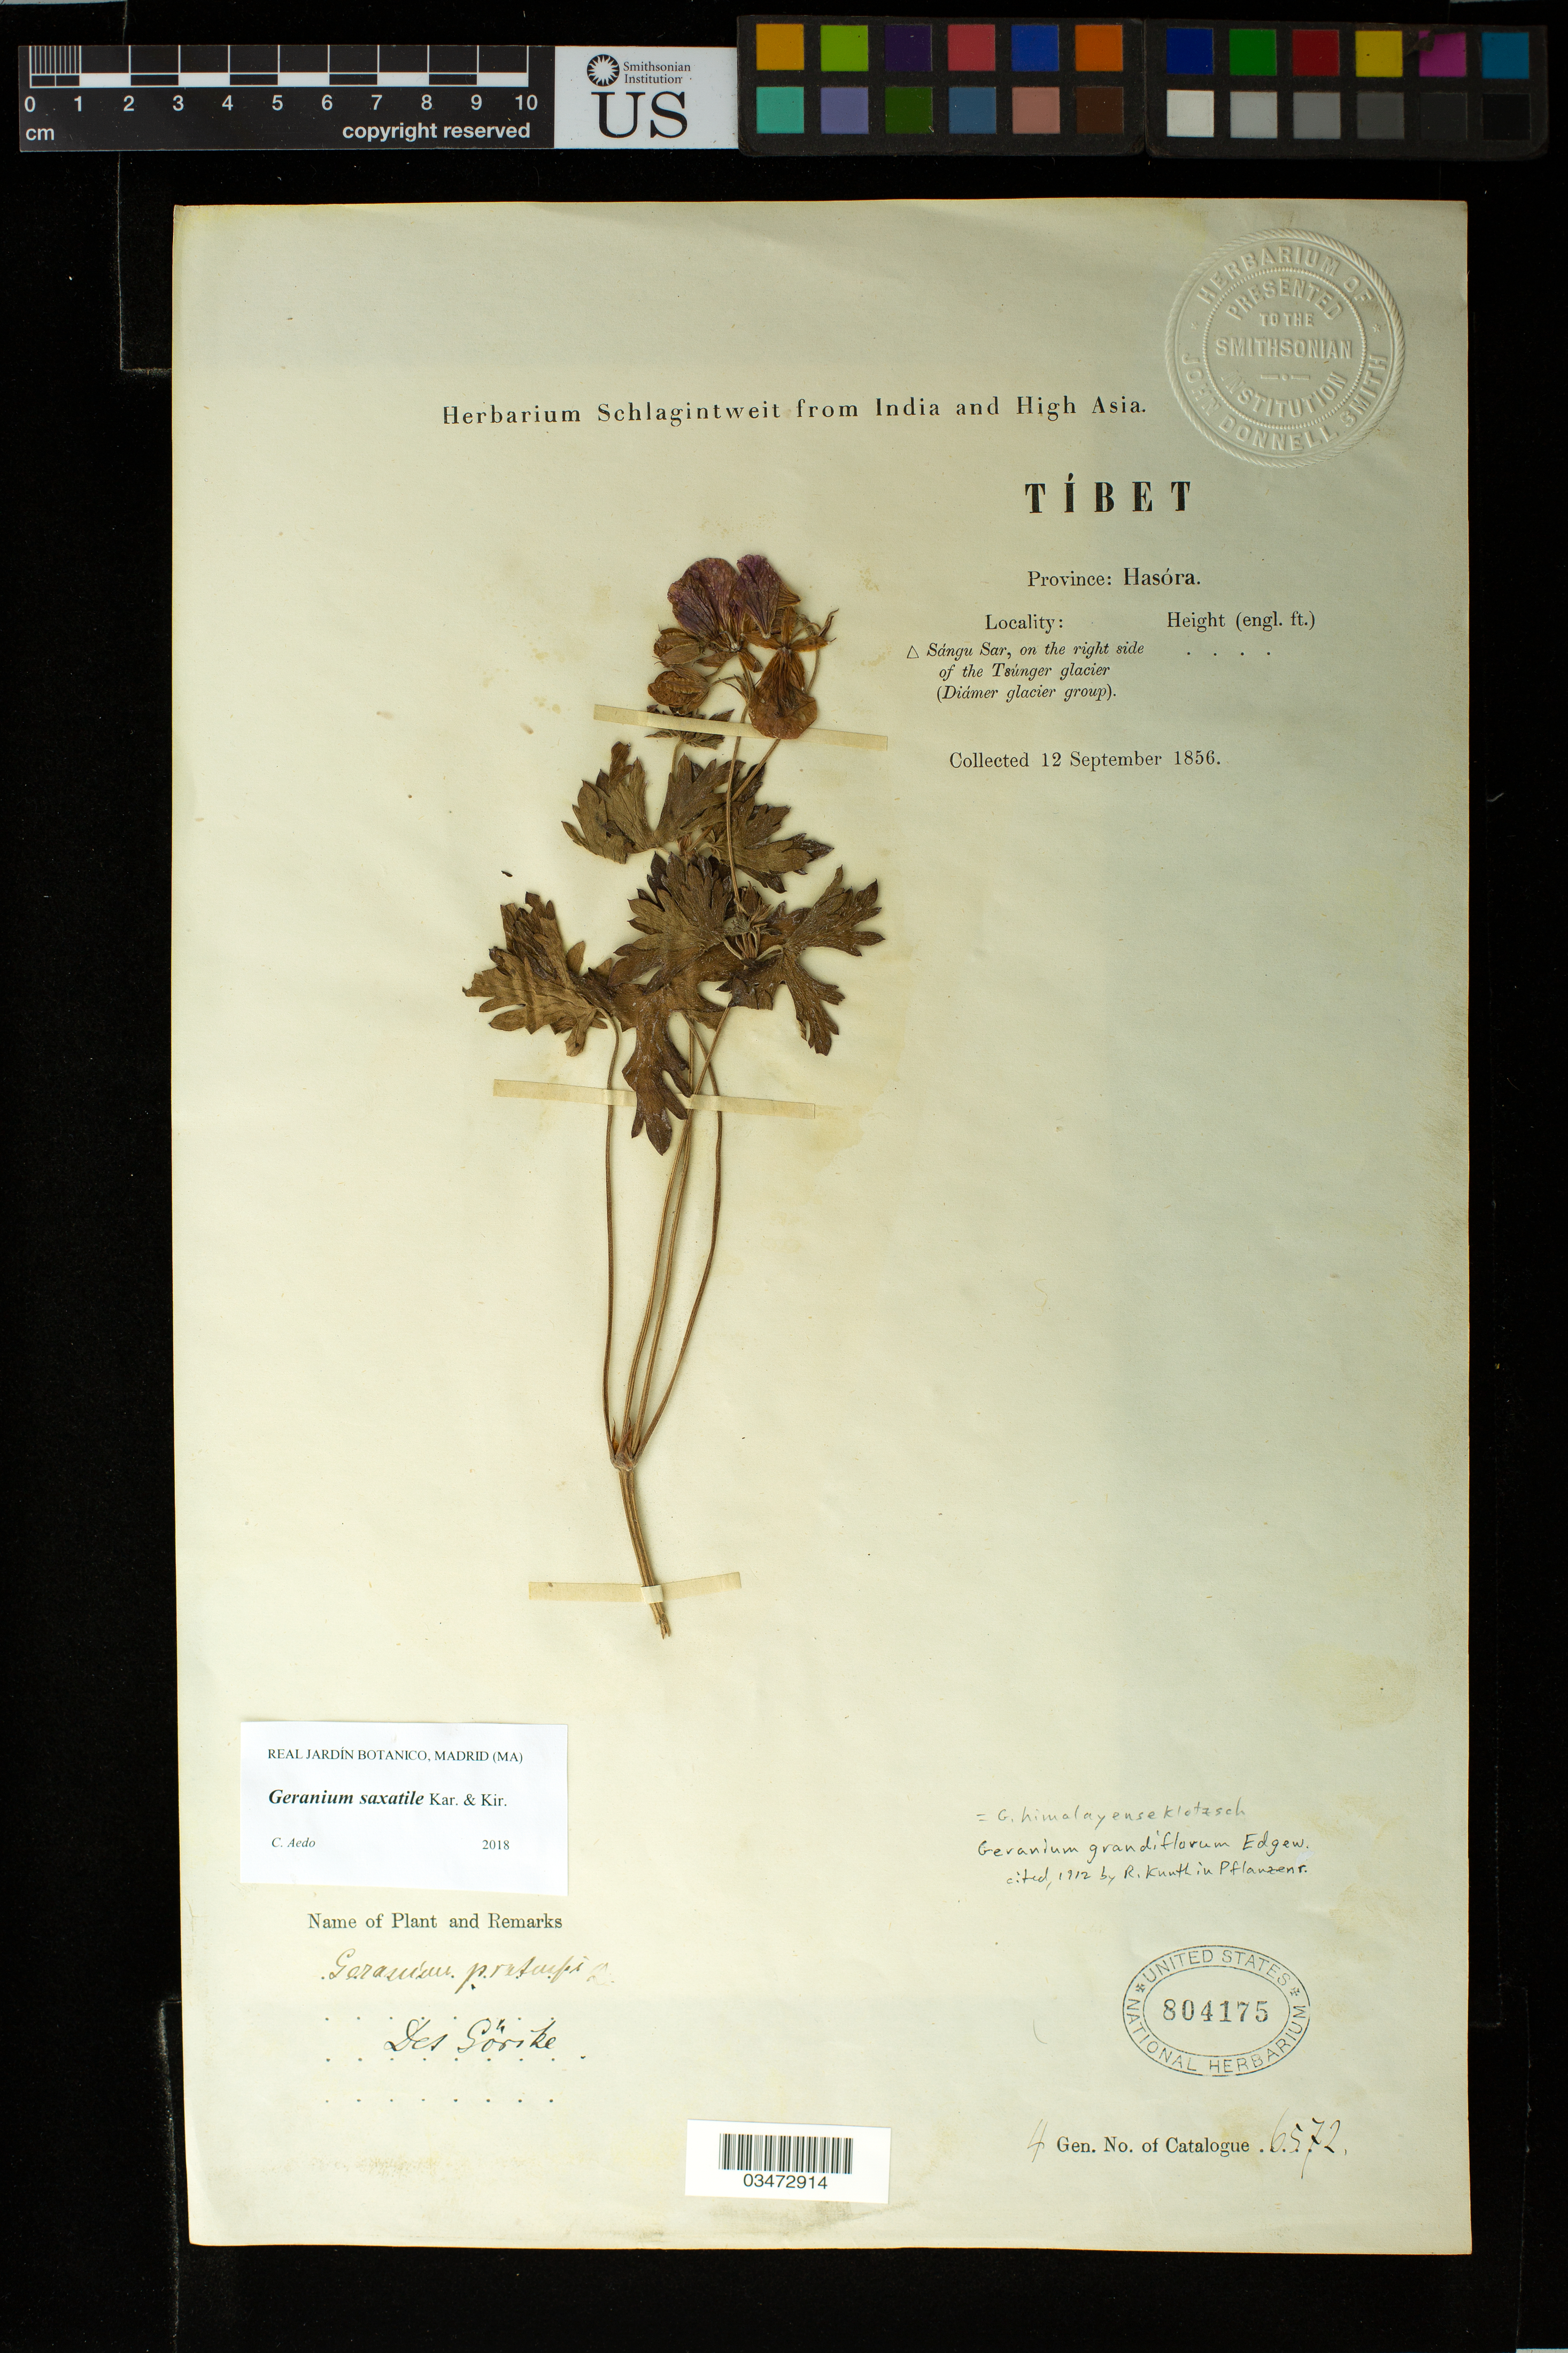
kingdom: Plantae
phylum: Tracheophyta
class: Magnoliopsida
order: Geraniales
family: Geraniaceae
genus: Geranium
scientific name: Geranium saxatile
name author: Kar. & Kir.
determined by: Aedo, C.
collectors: ex herb. Schlagintweit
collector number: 6572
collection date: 1856-09-12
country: China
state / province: Xizang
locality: Tibet. Province: Hasora. Sangu Sar, on right side of the Tsunger glacier (Diamer glacier group)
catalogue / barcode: US 804175